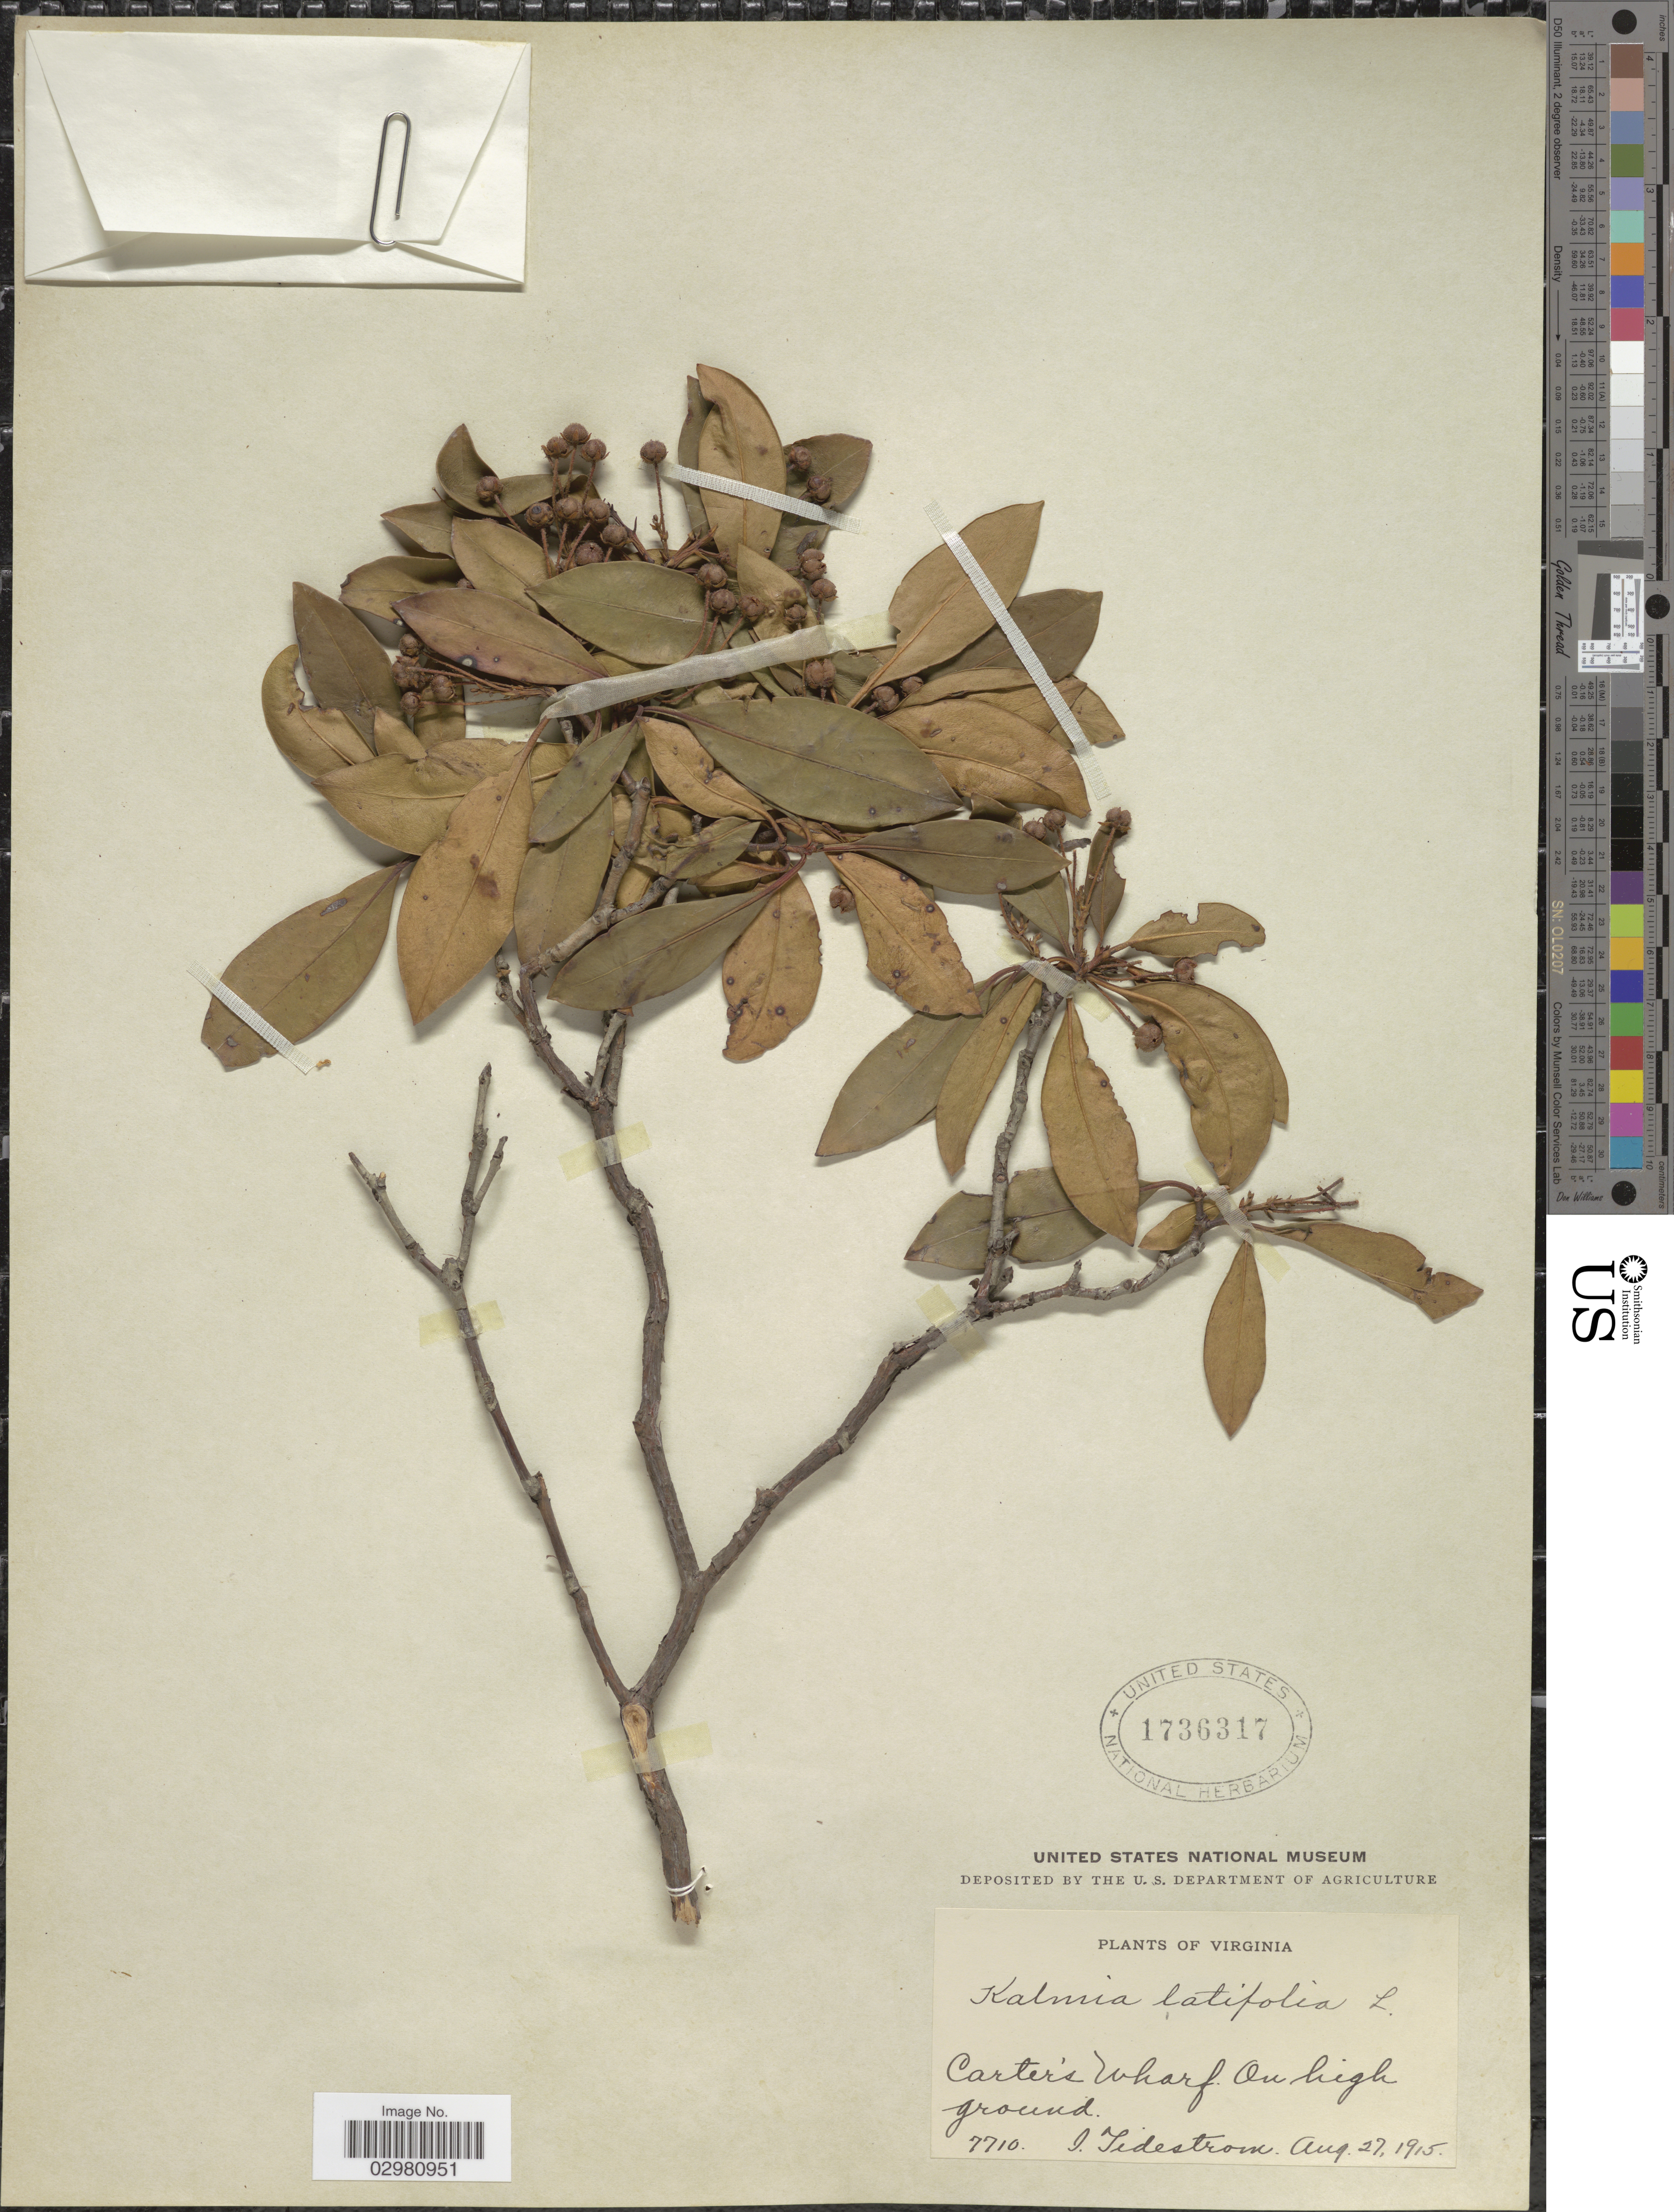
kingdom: Plantae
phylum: Tracheophyta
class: Magnoliopsida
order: Ericales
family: Ericaceae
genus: Kalmia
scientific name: Kalmia latifolia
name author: L.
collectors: I. F. Tidestrom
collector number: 7710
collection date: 1915-08-27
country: United States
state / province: Virginia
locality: Carter's Wharf.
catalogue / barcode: US 1736317